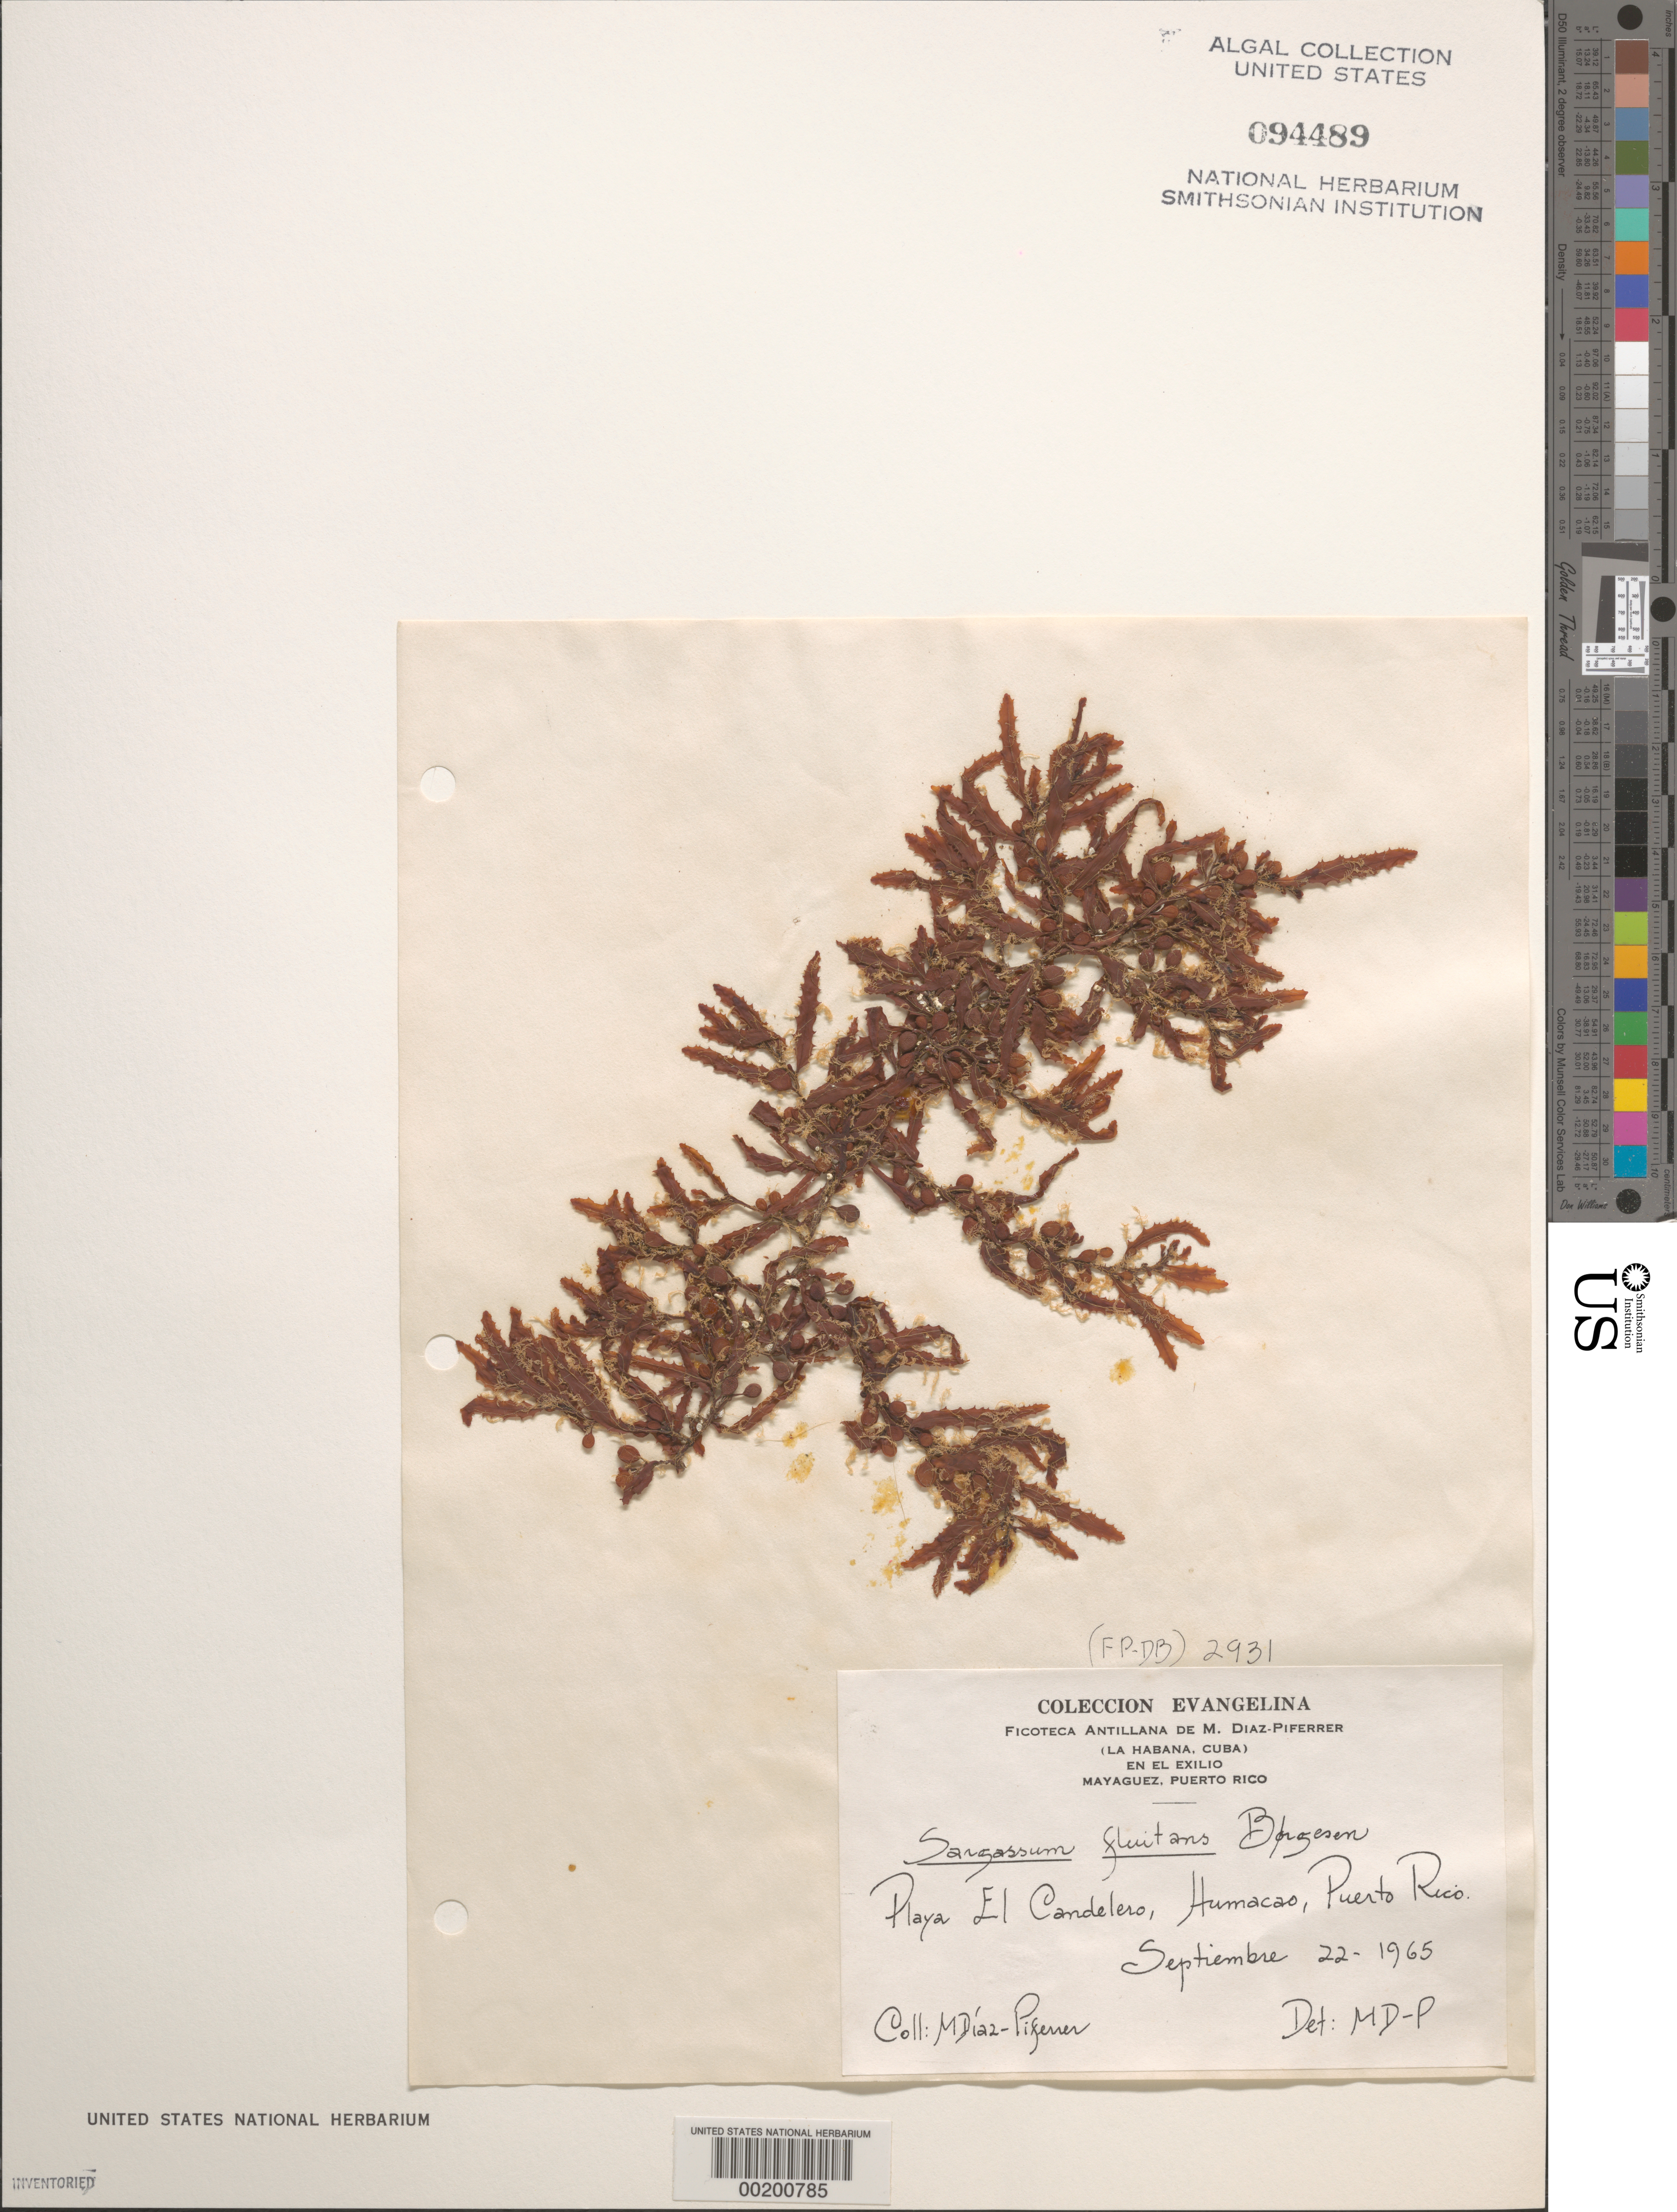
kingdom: Chromista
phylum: Ochrophyta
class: Phaeophyceae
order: Fucales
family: Sargassaceae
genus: Sargassum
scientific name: Sargassum fluitans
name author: (Børgesen) Børgesen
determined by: Diaz-Piferrer, M.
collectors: M. Diaz-Piferrer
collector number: (fp-db) 2931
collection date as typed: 22 Sep 1965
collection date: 1965-09-22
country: Puerto Rico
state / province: Humacao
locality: Playa el candelero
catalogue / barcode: US 94489